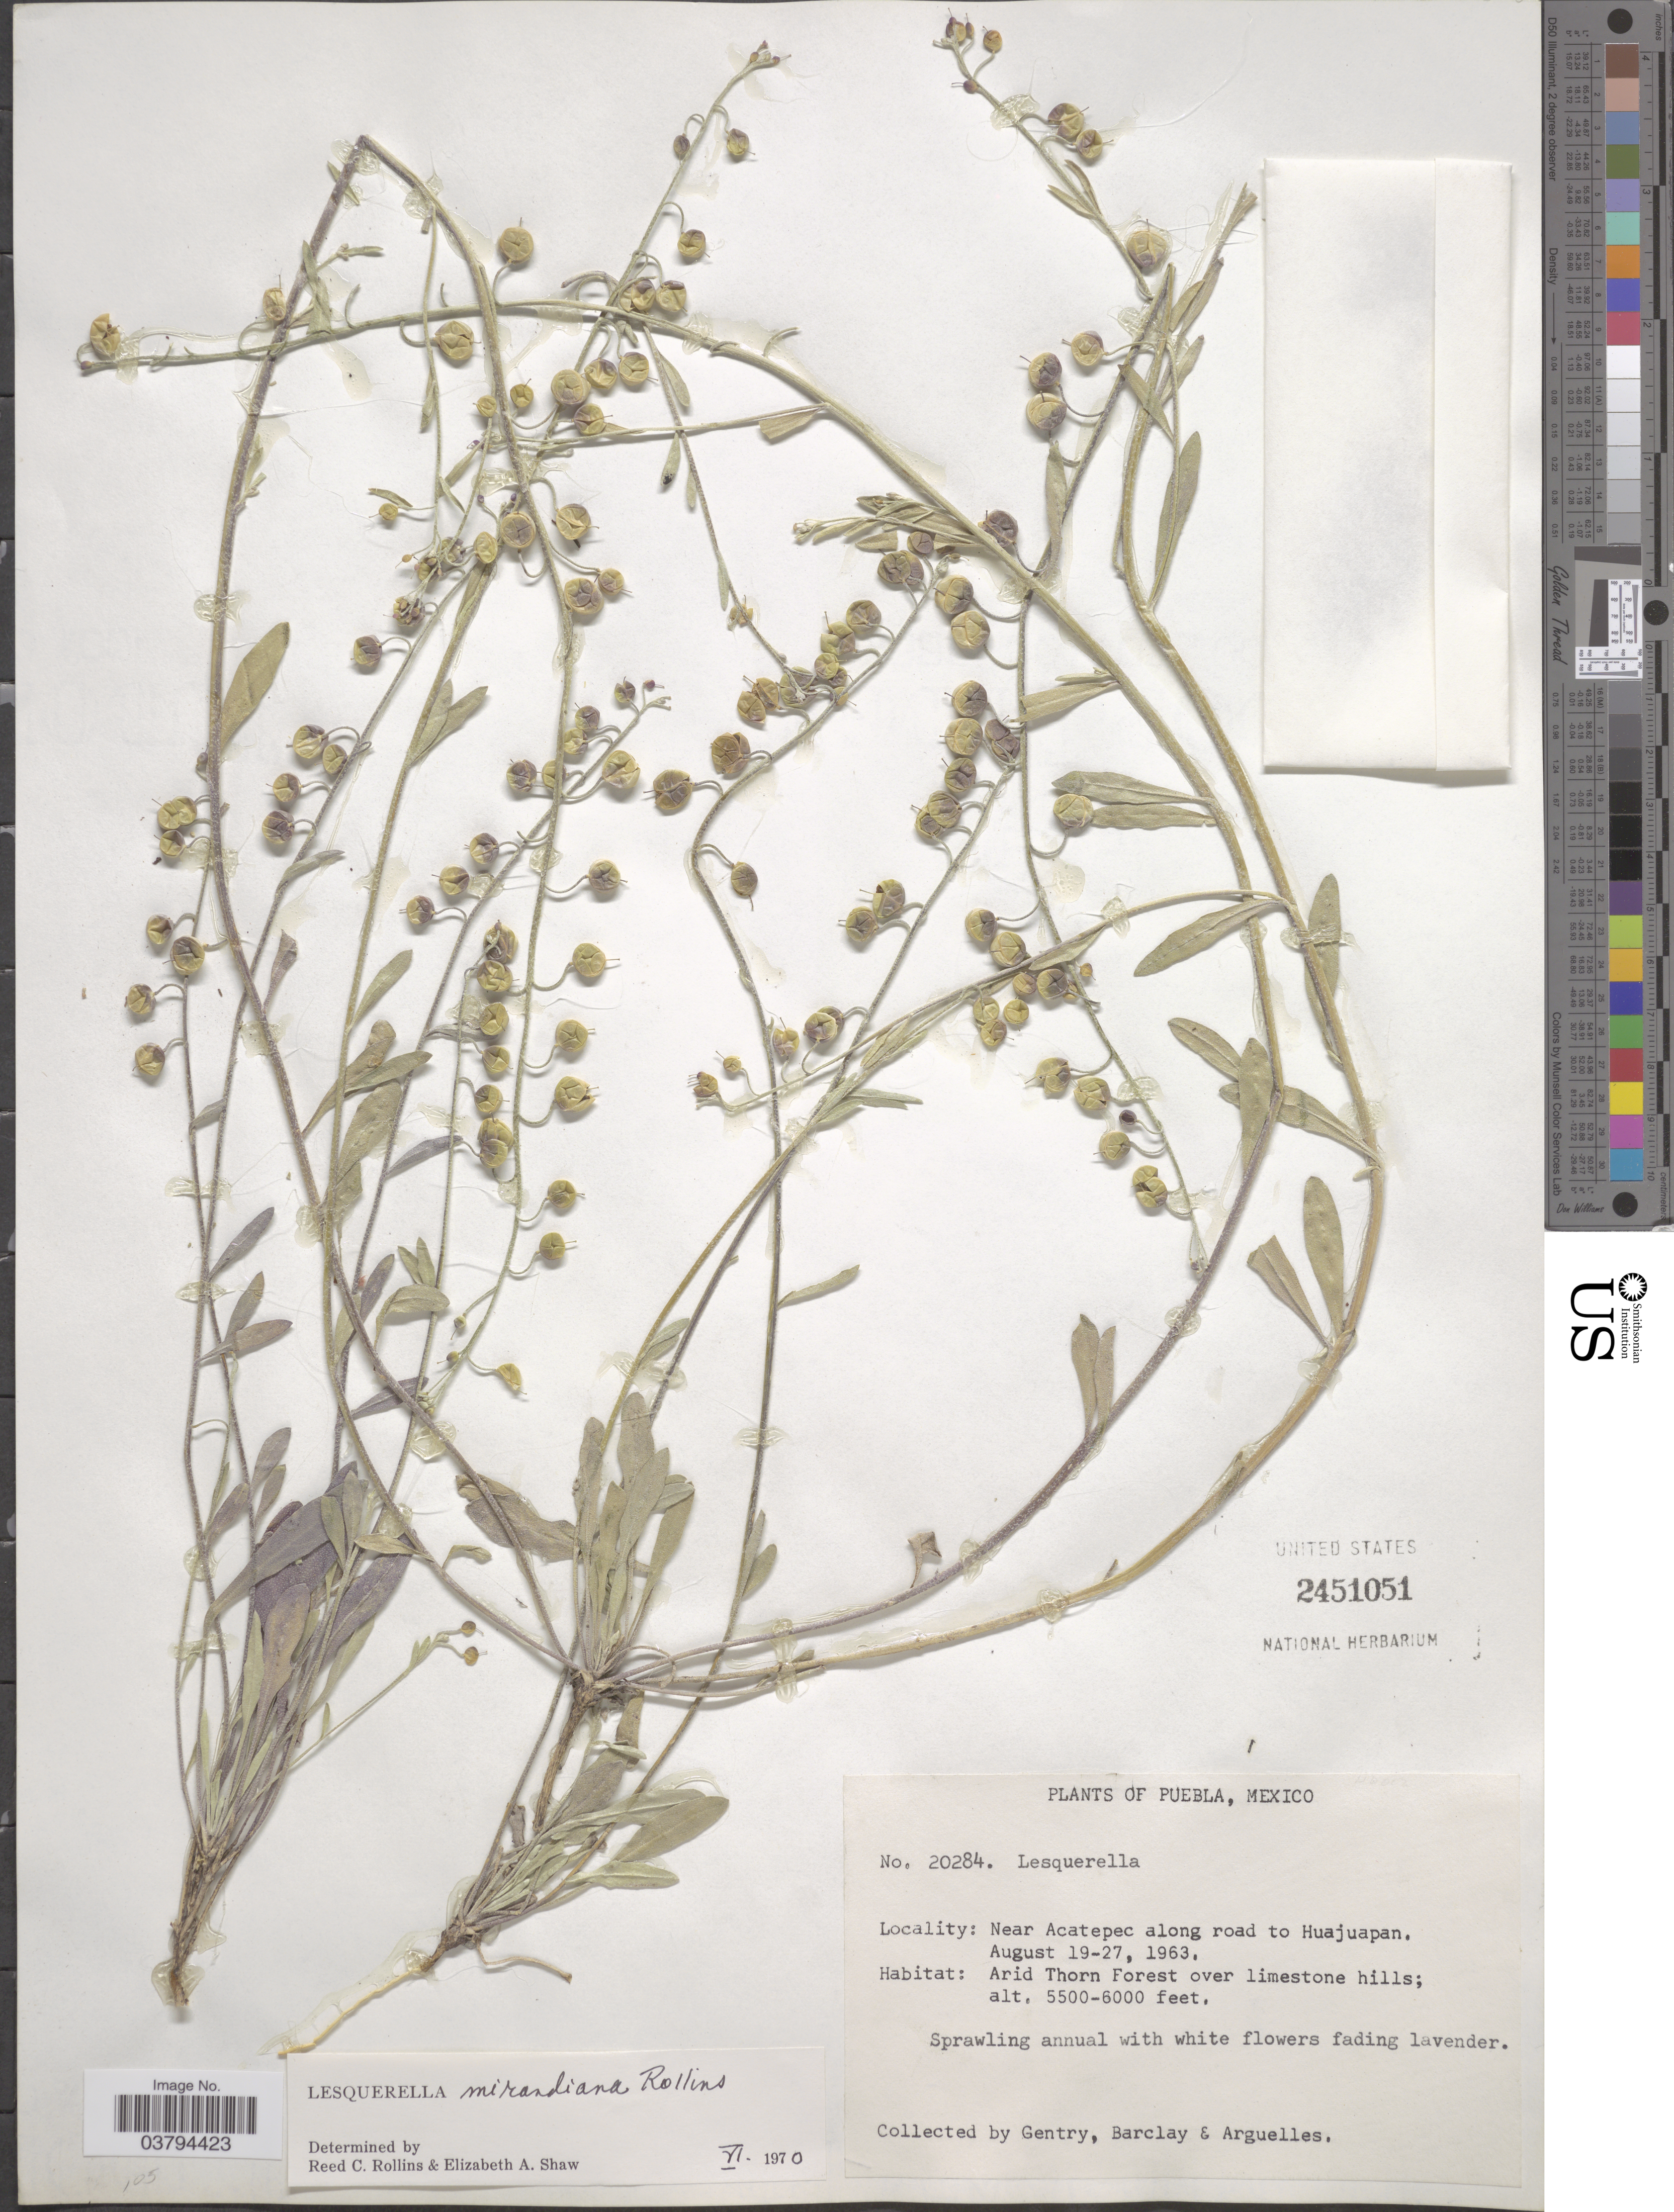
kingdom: Plantae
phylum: Tracheophyta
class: Magnoliopsida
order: Brassicales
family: Brassicaceae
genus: Lesquerella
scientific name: Lesquerella mirandiana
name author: Rollins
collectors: Gentry, --, -- Barclay & Arguelles, --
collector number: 20284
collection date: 1963-08-19/1963-08-27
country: Mexico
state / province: Puebla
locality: Near Acatepec along road to Huajuapan.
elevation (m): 1676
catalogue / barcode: US 2451051